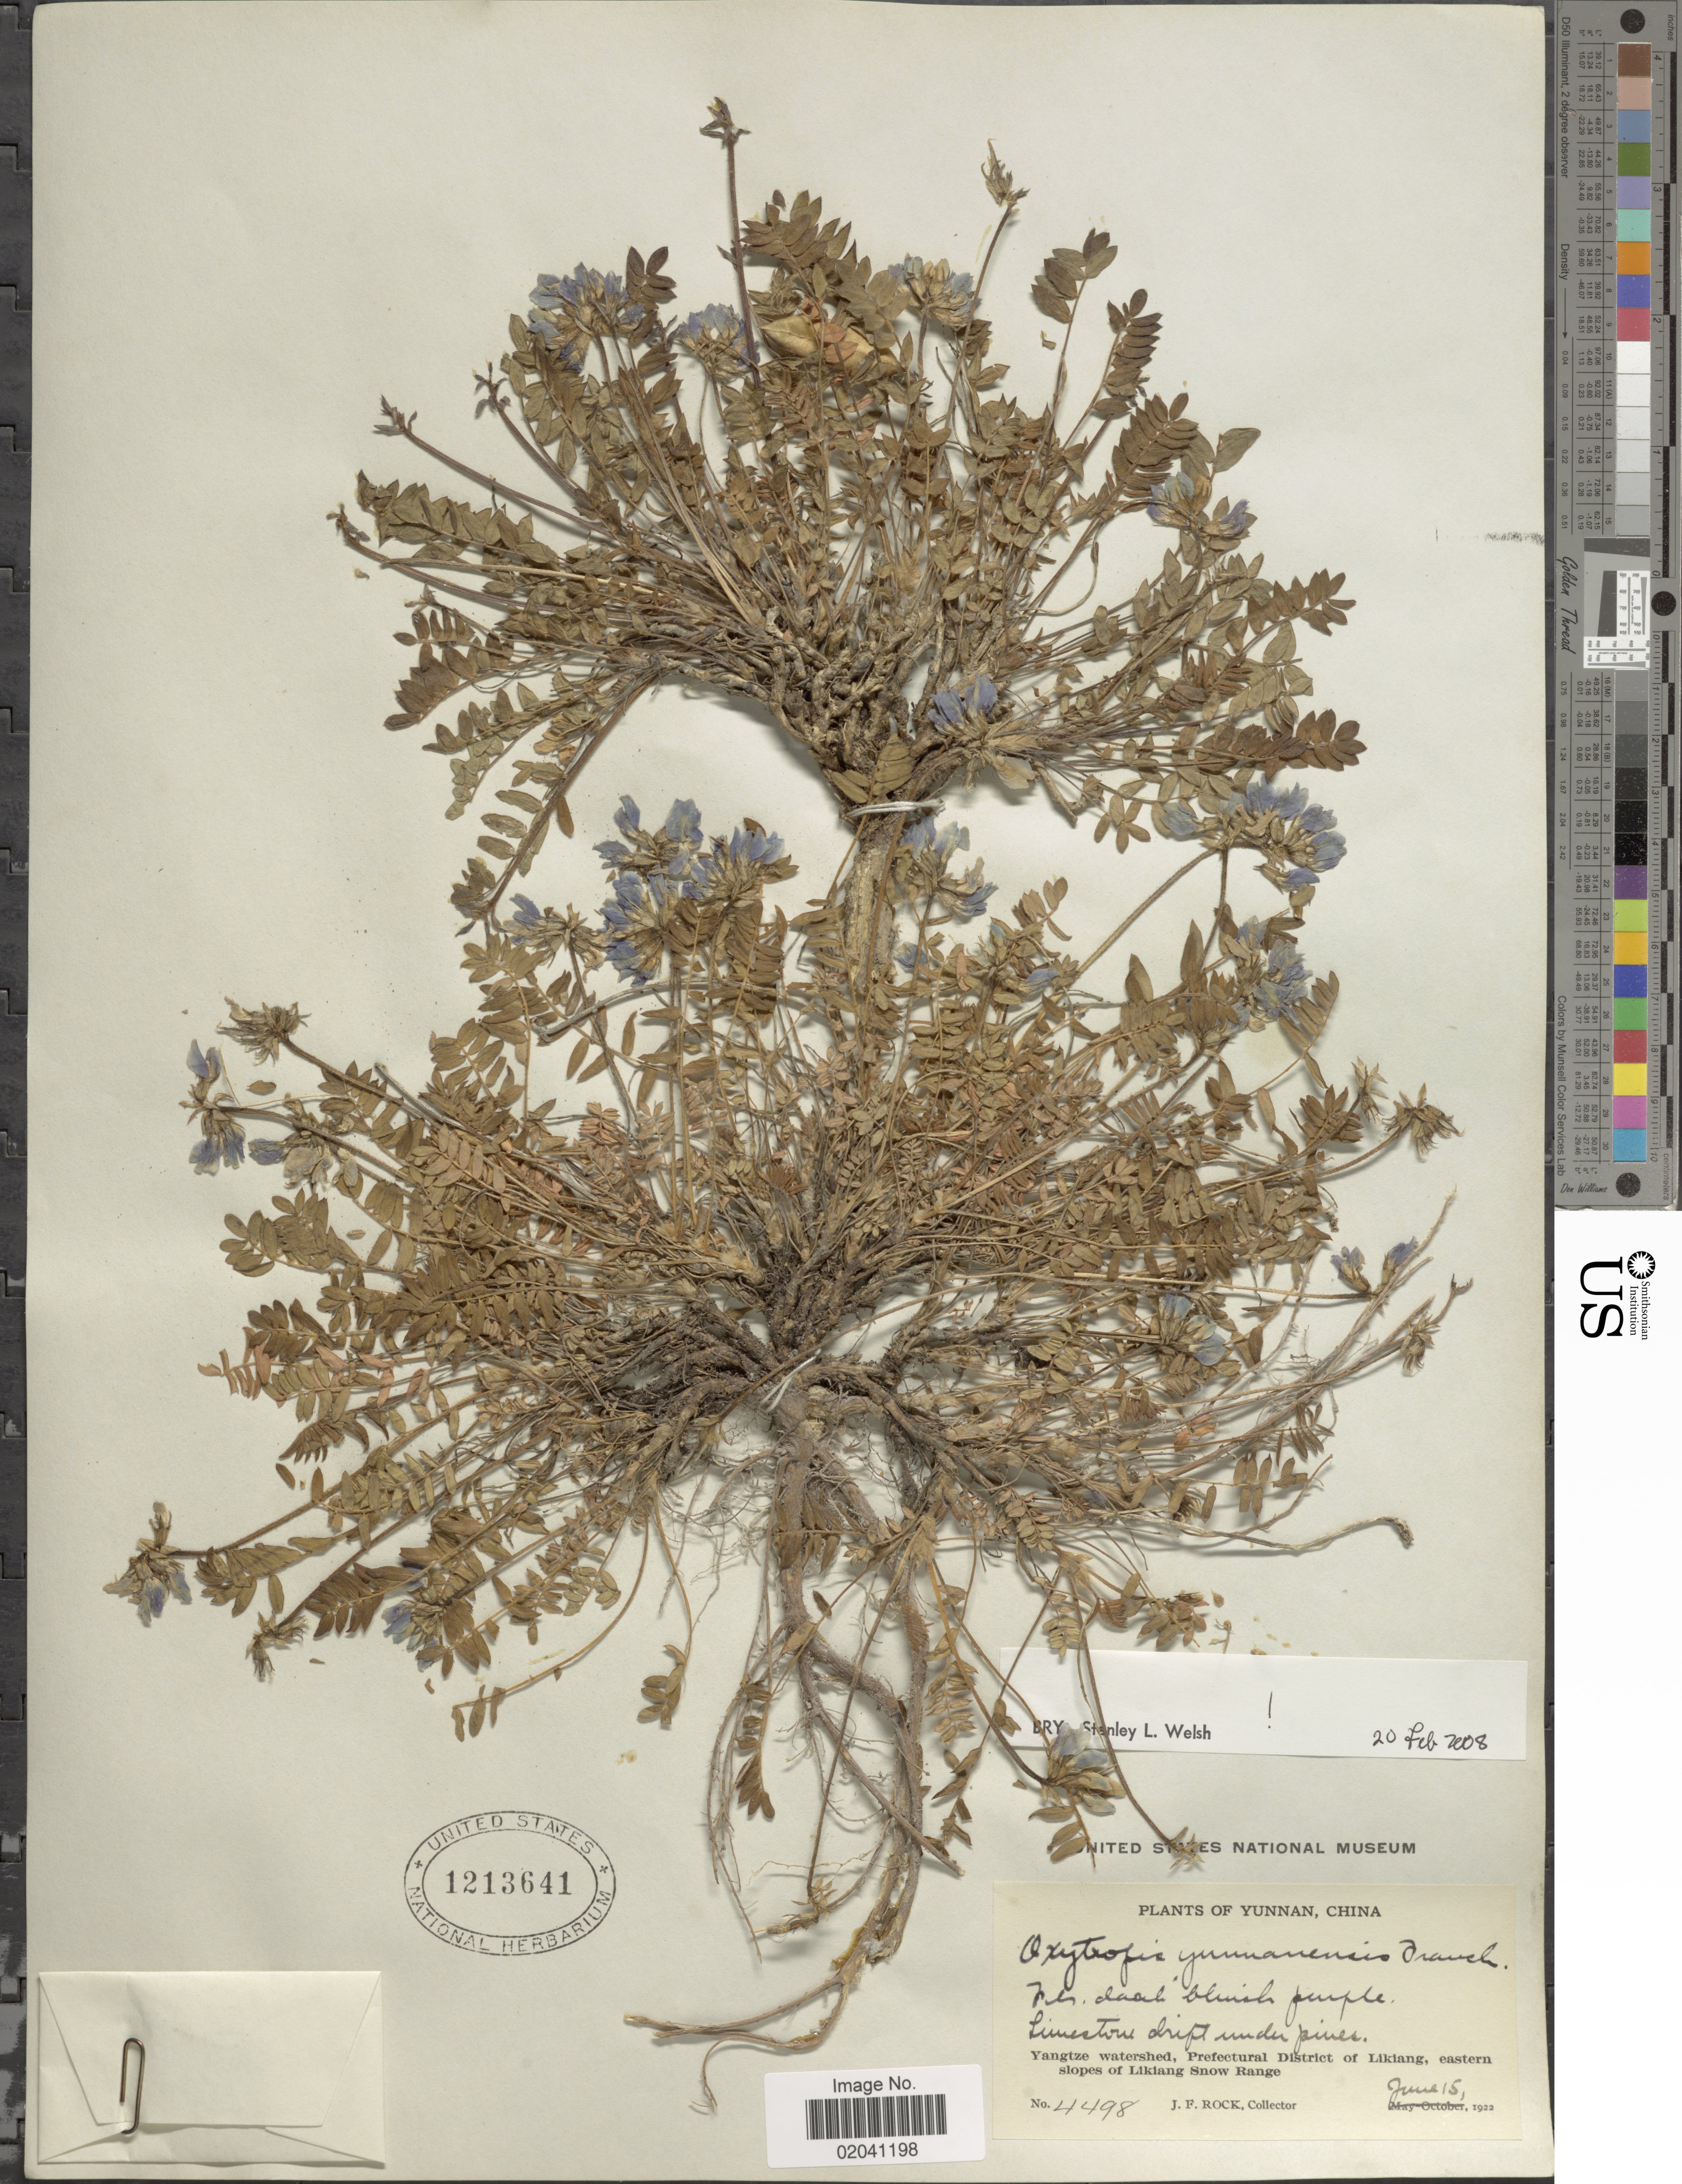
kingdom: Plantae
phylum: Tracheophyta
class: Magnoliopsida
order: Fabales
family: Fabaceae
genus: Oxytropis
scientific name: Oxytropis yunnanensis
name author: Franch.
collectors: J. Rock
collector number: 4498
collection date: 1922-06-15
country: China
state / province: Yunnan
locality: Limestone drift under pines. Yangtze watershed, Prefectural District of Likiang, eastern slopes of Likiang Snow Range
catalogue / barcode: US 1213641